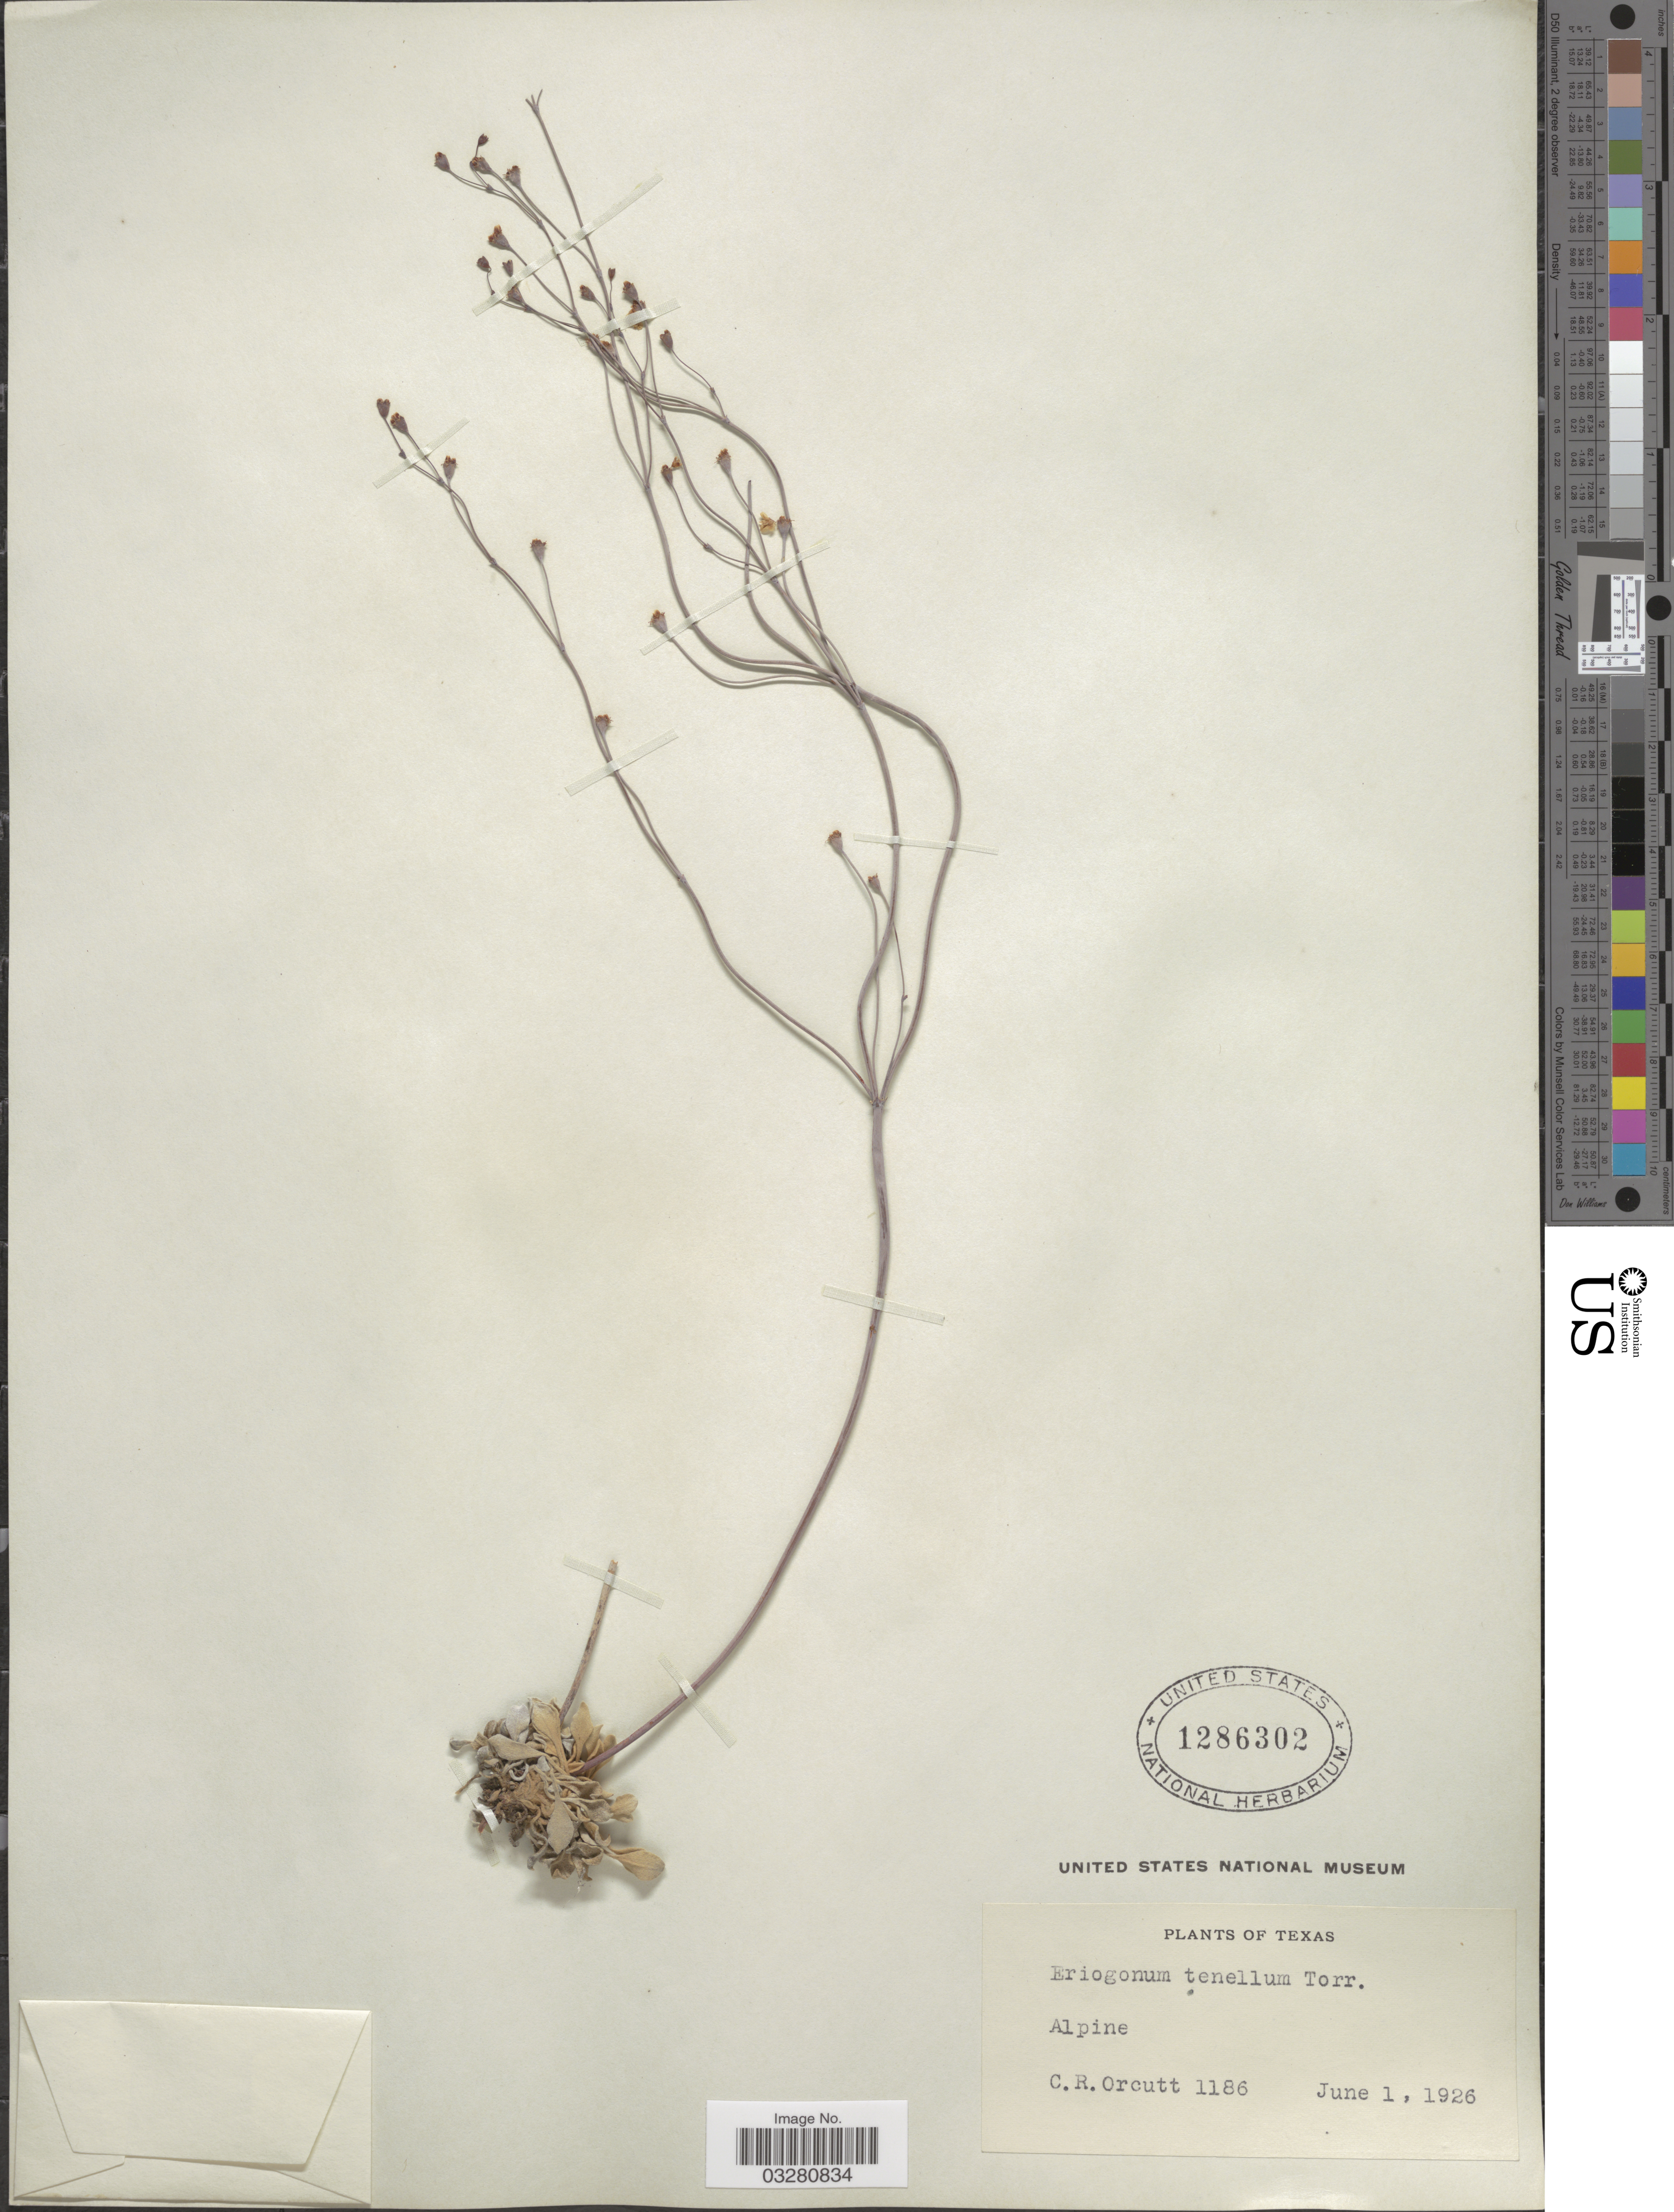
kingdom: Plantae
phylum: Tracheophyta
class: Magnoliopsida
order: Caryophyllales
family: Polygonaceae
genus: Eriogonum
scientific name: Eriogonum tenellum var. tenellum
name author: Torr.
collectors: C. R. Orcutt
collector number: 1186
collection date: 1926-06-01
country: United States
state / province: Texas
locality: Alpine.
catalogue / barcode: US 1286302